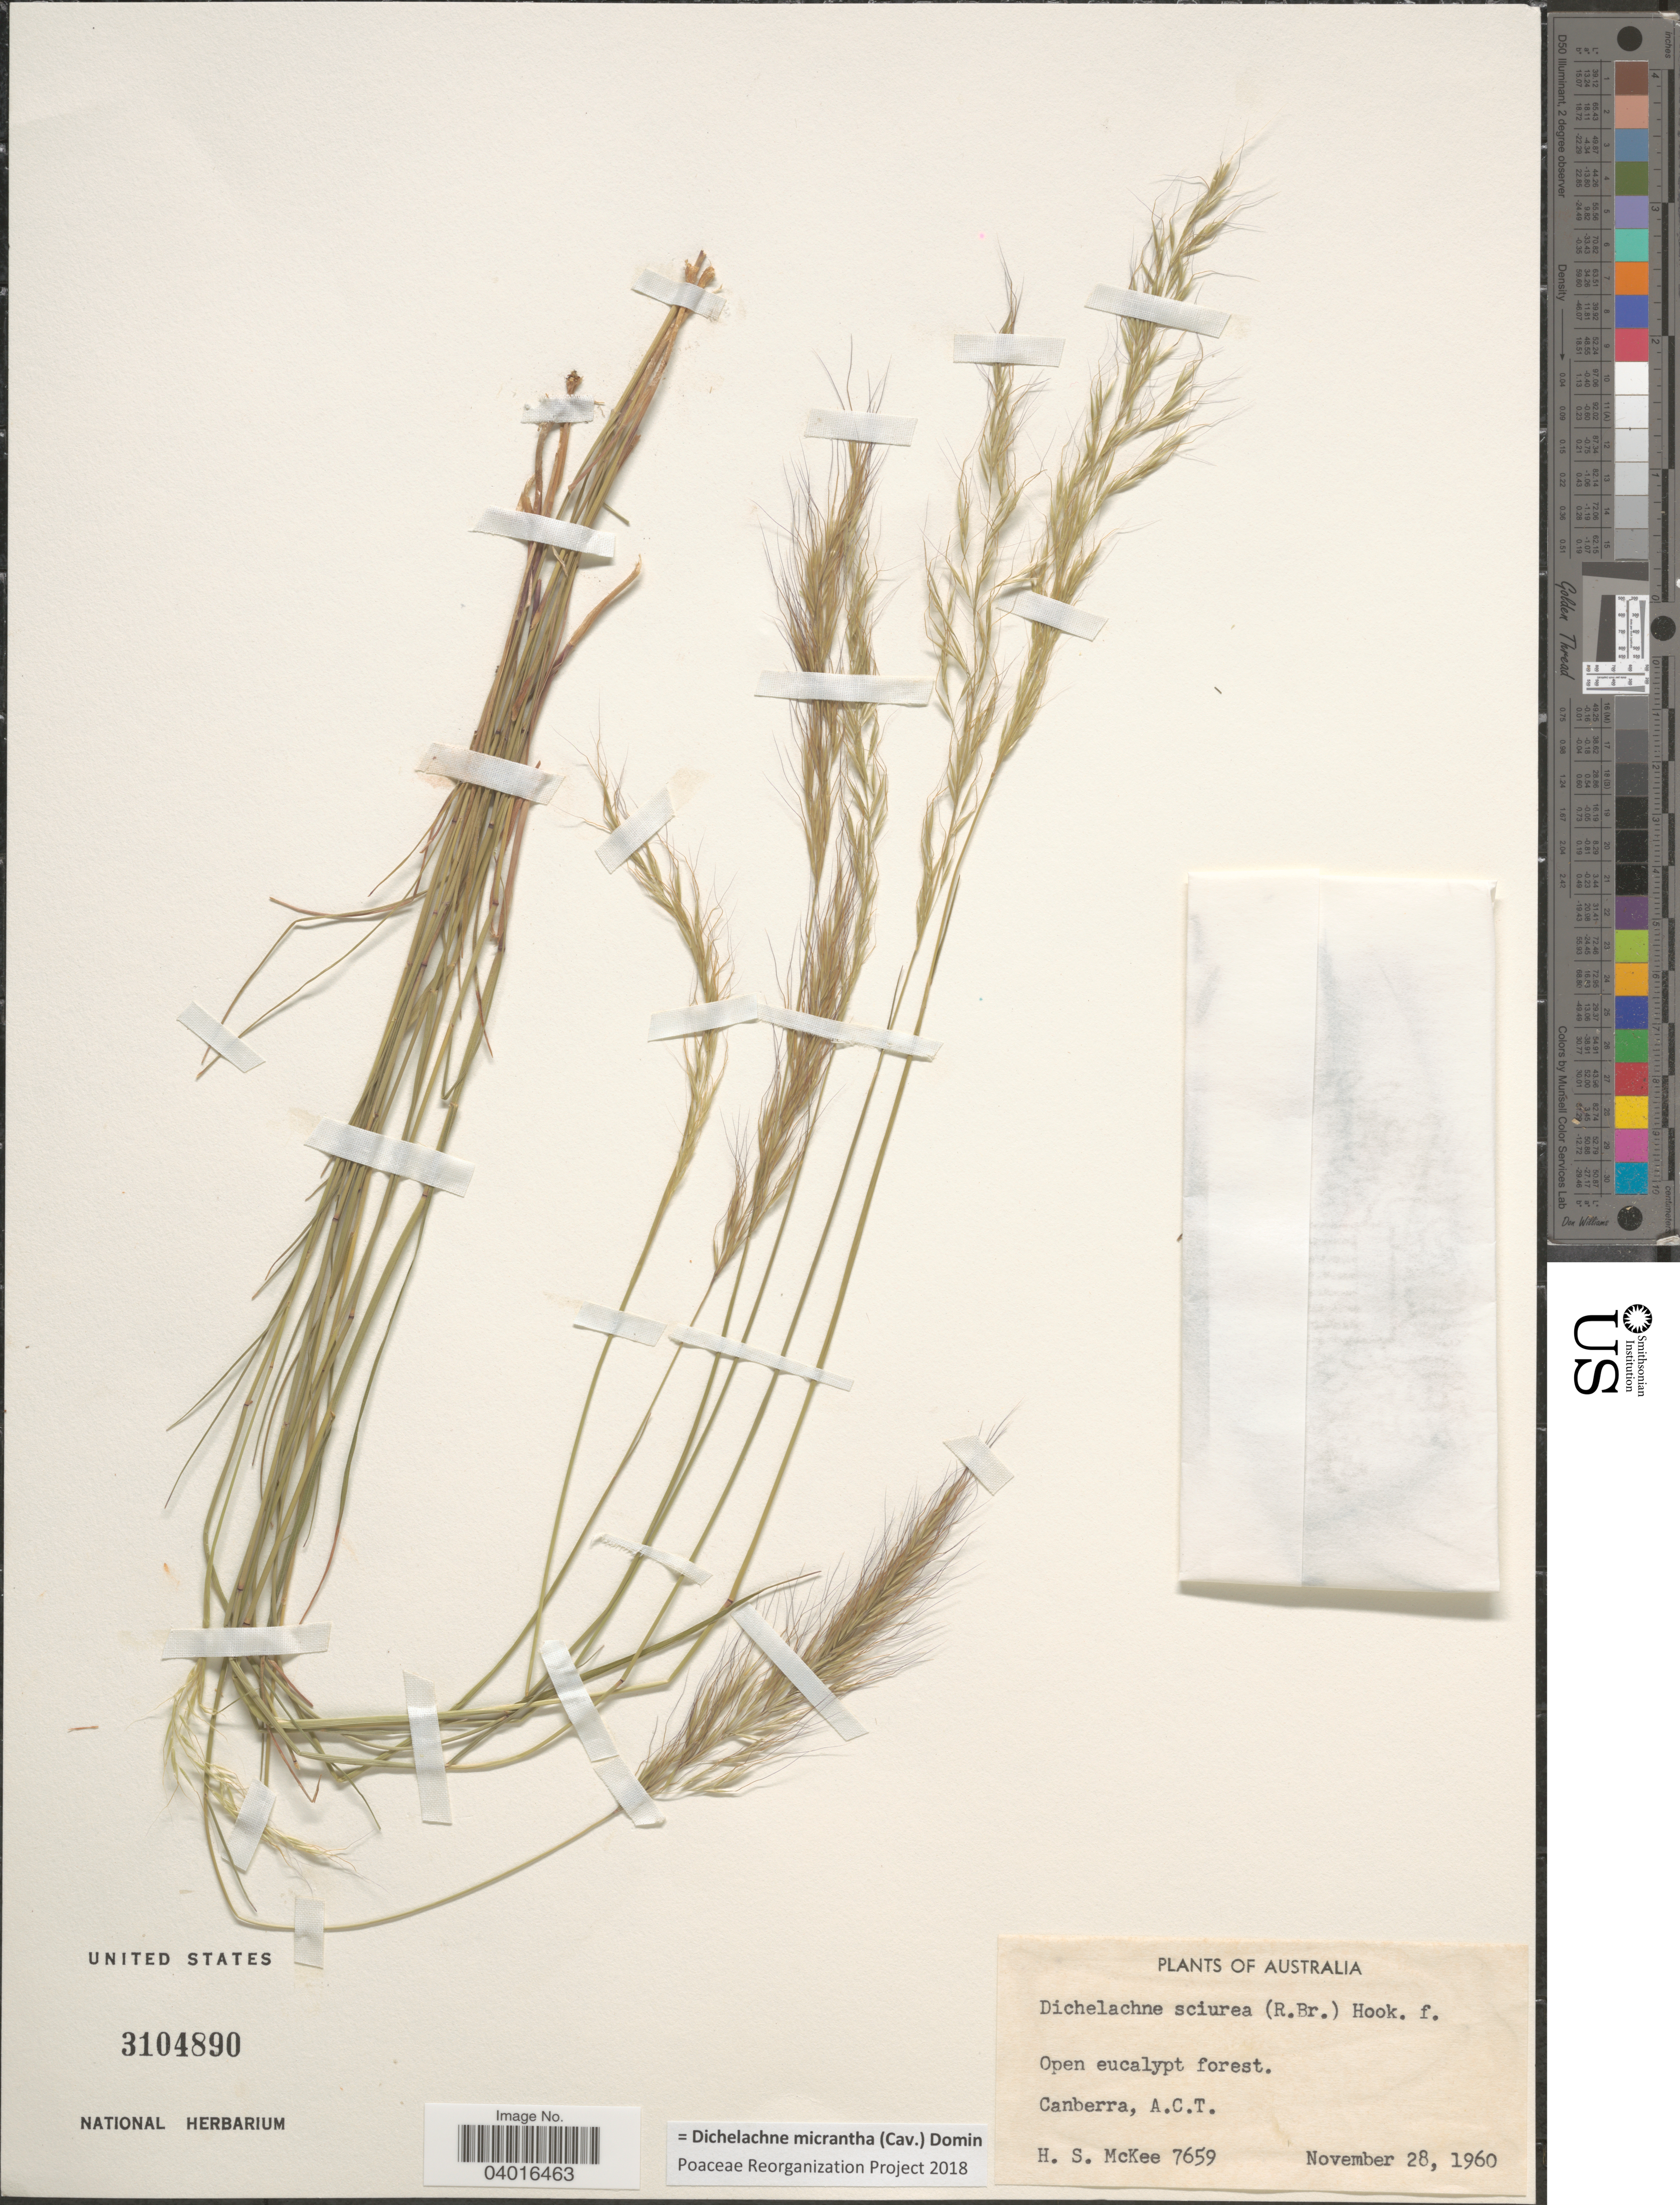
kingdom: Plantae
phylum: Tracheophyta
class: Liliopsida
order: Poales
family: Poaceae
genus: Dichelachne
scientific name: Dichelachne micrantha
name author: (Cav.) Domin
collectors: H. S. McKee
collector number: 7659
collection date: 1960-11-28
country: Australia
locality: Canberra, A.C.T.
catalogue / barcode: US 3104890